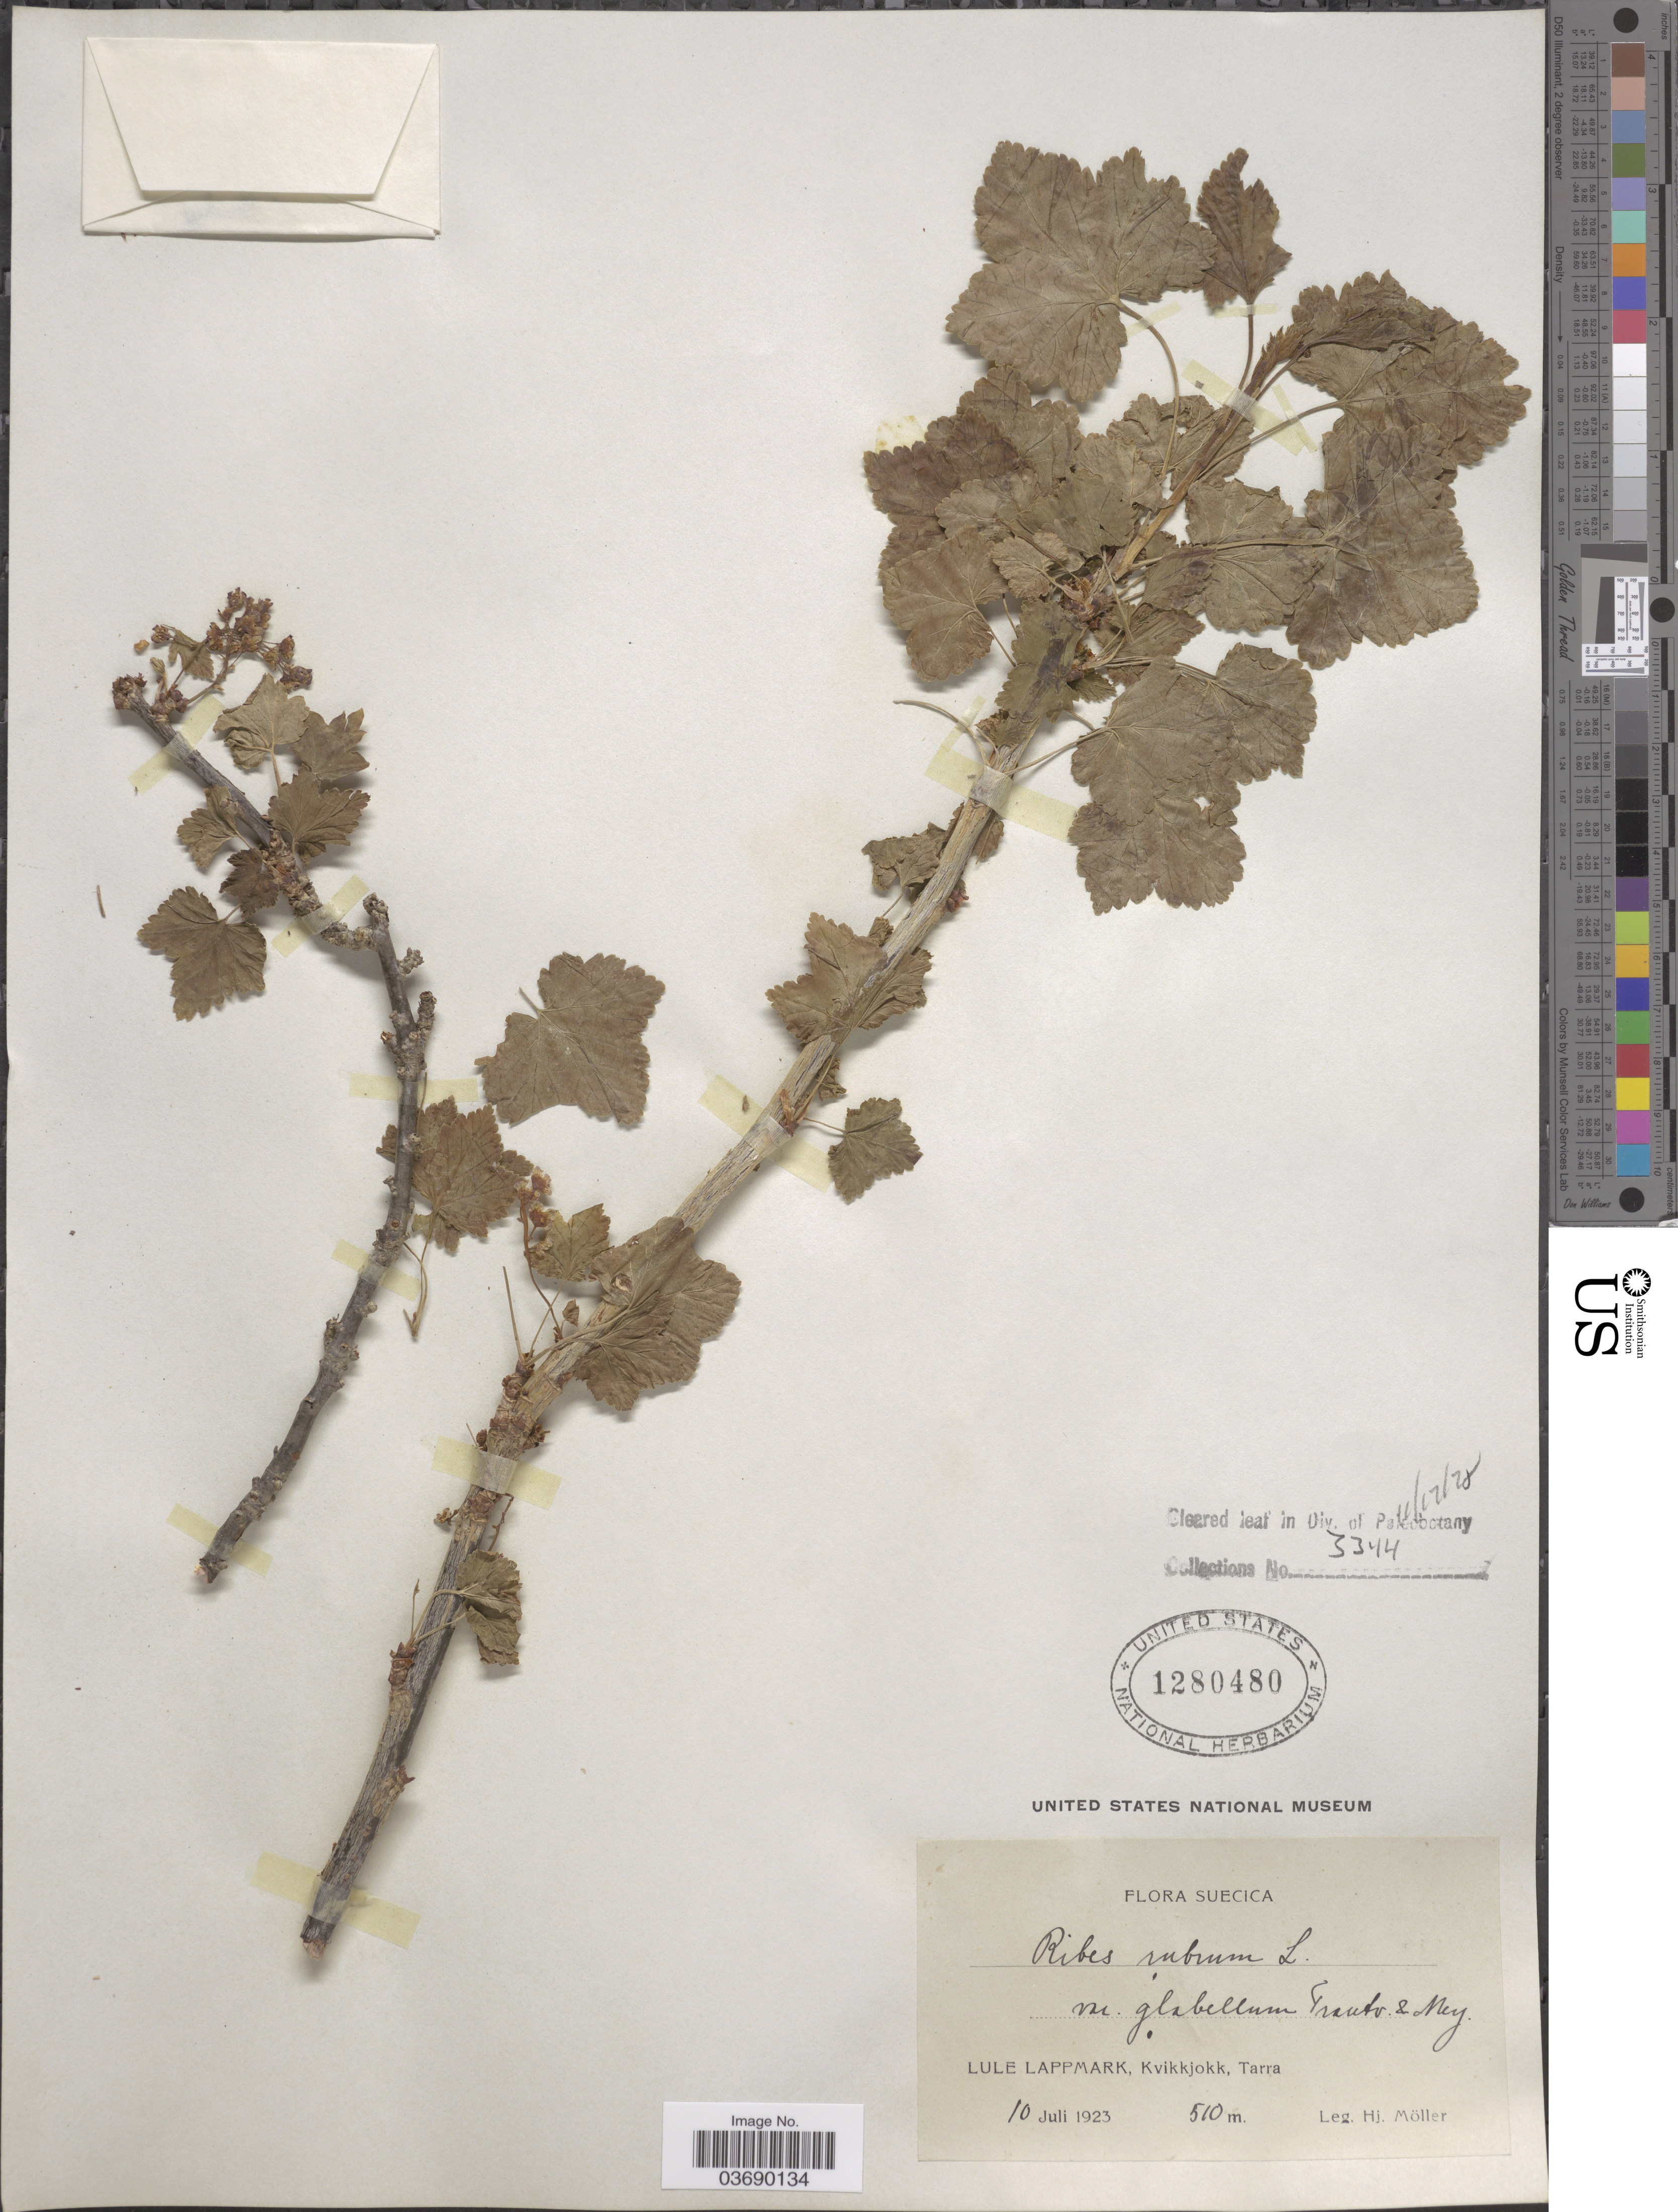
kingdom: Plantae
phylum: Tracheophyta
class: Magnoliopsida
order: Saxifragales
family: Grossulariaceae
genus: Ribes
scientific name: Ribes rubrum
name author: L.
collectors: H. Möller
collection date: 1923-07-10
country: Sweden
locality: Suecica. Lule Lappmark, Kvikkjokk, Tarra.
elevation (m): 510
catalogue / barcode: US 1280480